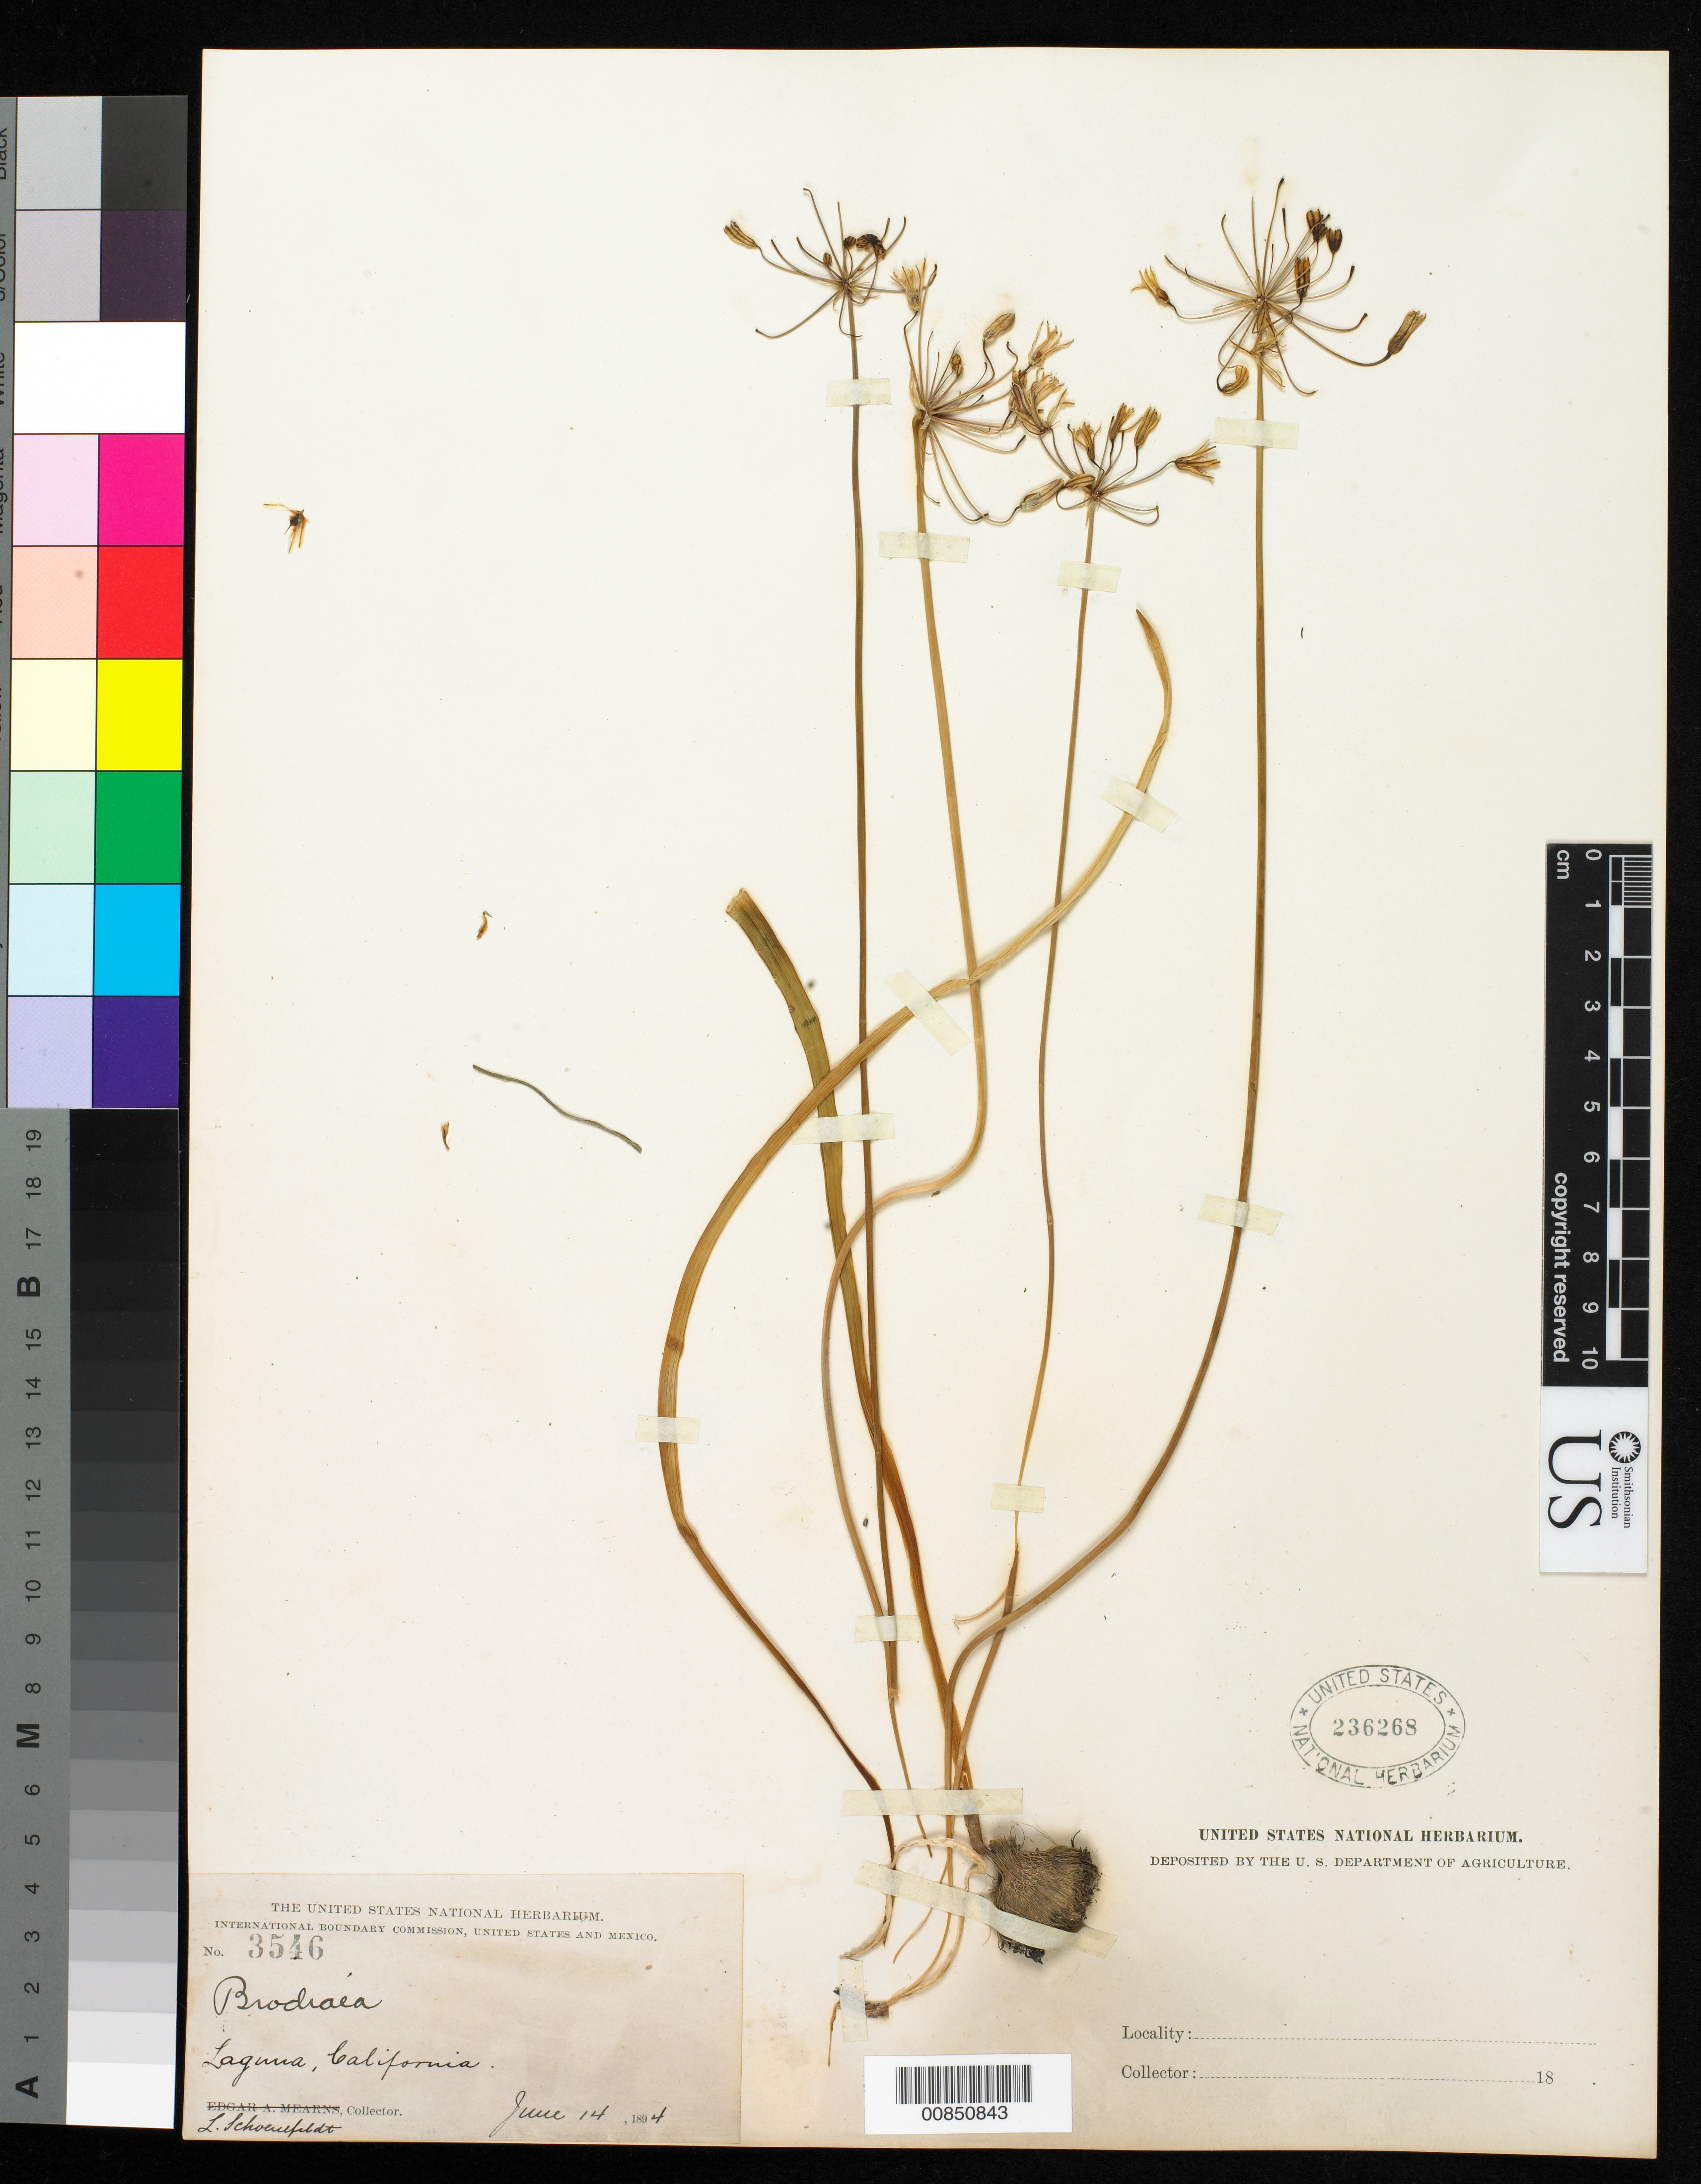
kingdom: Plantae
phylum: Tracheophyta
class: Liliopsida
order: Asparagales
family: Asparagaceae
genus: Bloomeria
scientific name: Bloomeria crocea var. crocea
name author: (Torr.) Coville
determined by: Strong, Mark T., (BOT), Smithsonian Institution - National Museum of Natural History (UNITED STATES)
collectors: L. Schoenfeldt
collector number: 3546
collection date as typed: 14 Jun 1894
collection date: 1894-06-14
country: United States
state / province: California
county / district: Orange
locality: Laguna, California.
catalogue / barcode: US 236268